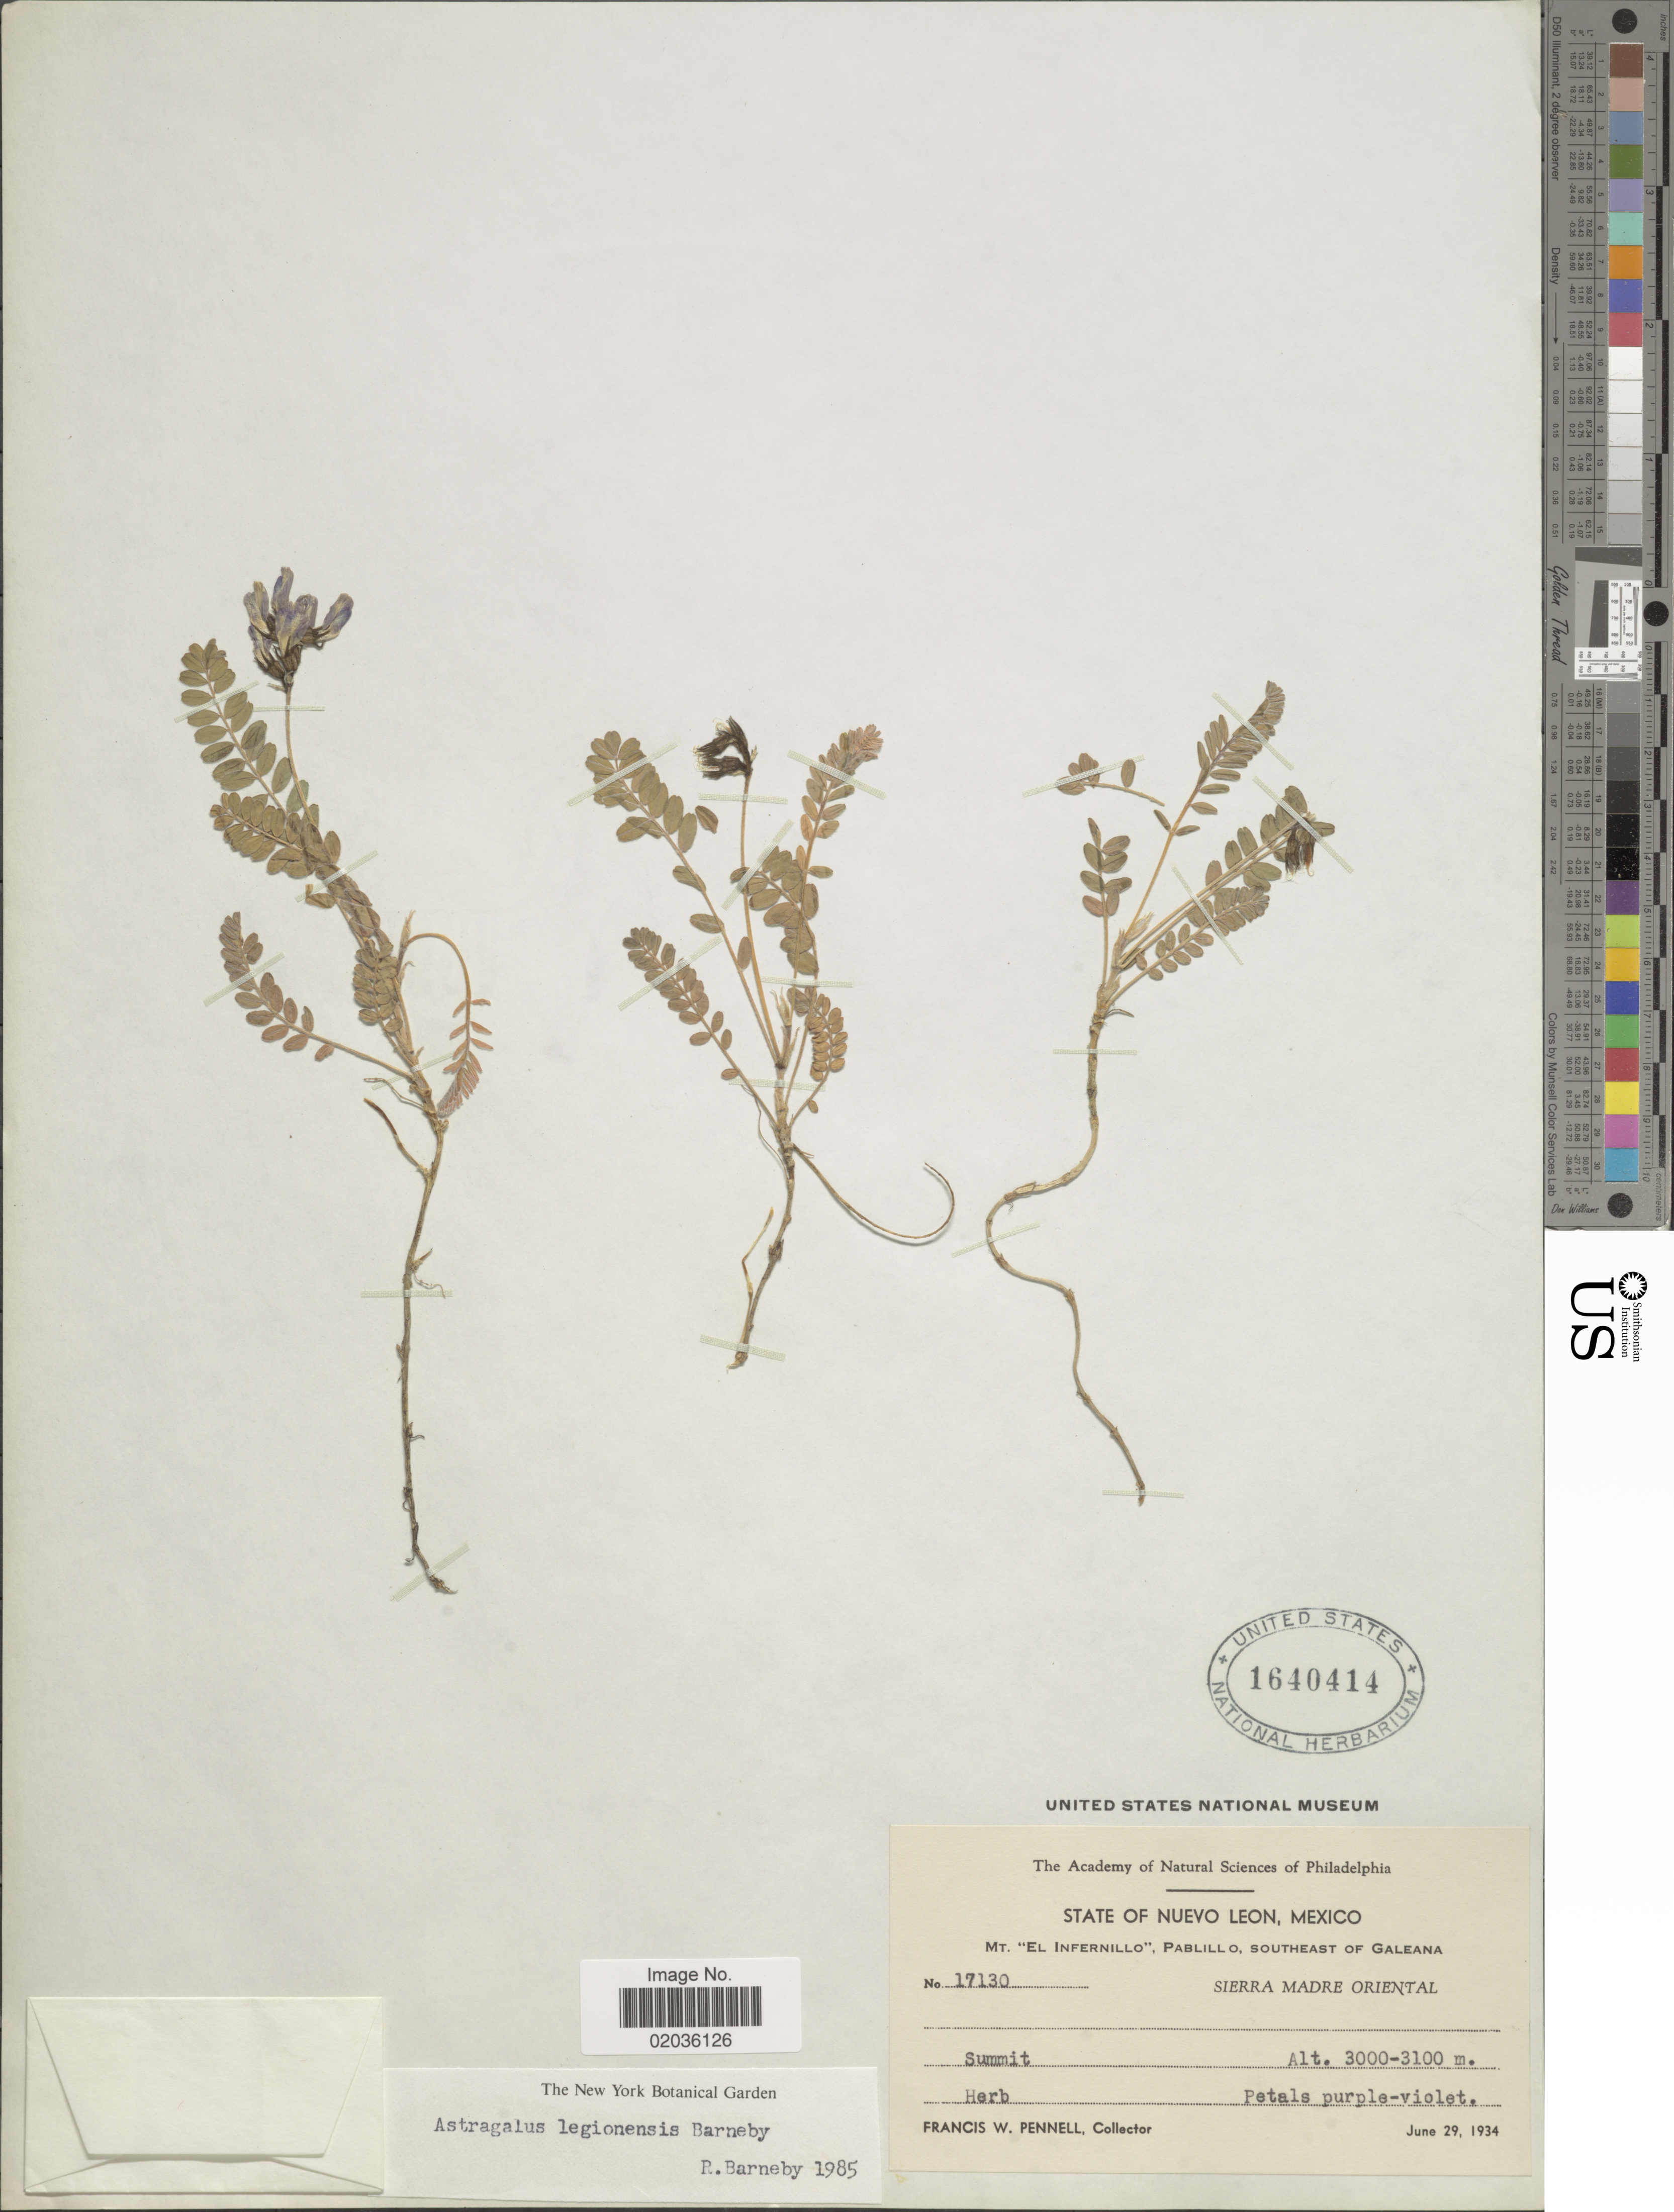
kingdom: Plantae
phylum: Tracheophyta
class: Magnoliopsida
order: Fabales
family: Fabaceae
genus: Astragalus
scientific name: Astragalus legionensis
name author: Barneby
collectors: F. W. Pennell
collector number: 17130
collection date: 1934-06-29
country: Mexico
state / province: Nuevo León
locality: Mt. 'El Infernillo', Pablillo, Southeast of Galeana, Sierra Madre Oriental, Summit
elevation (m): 3000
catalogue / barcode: US 1640414